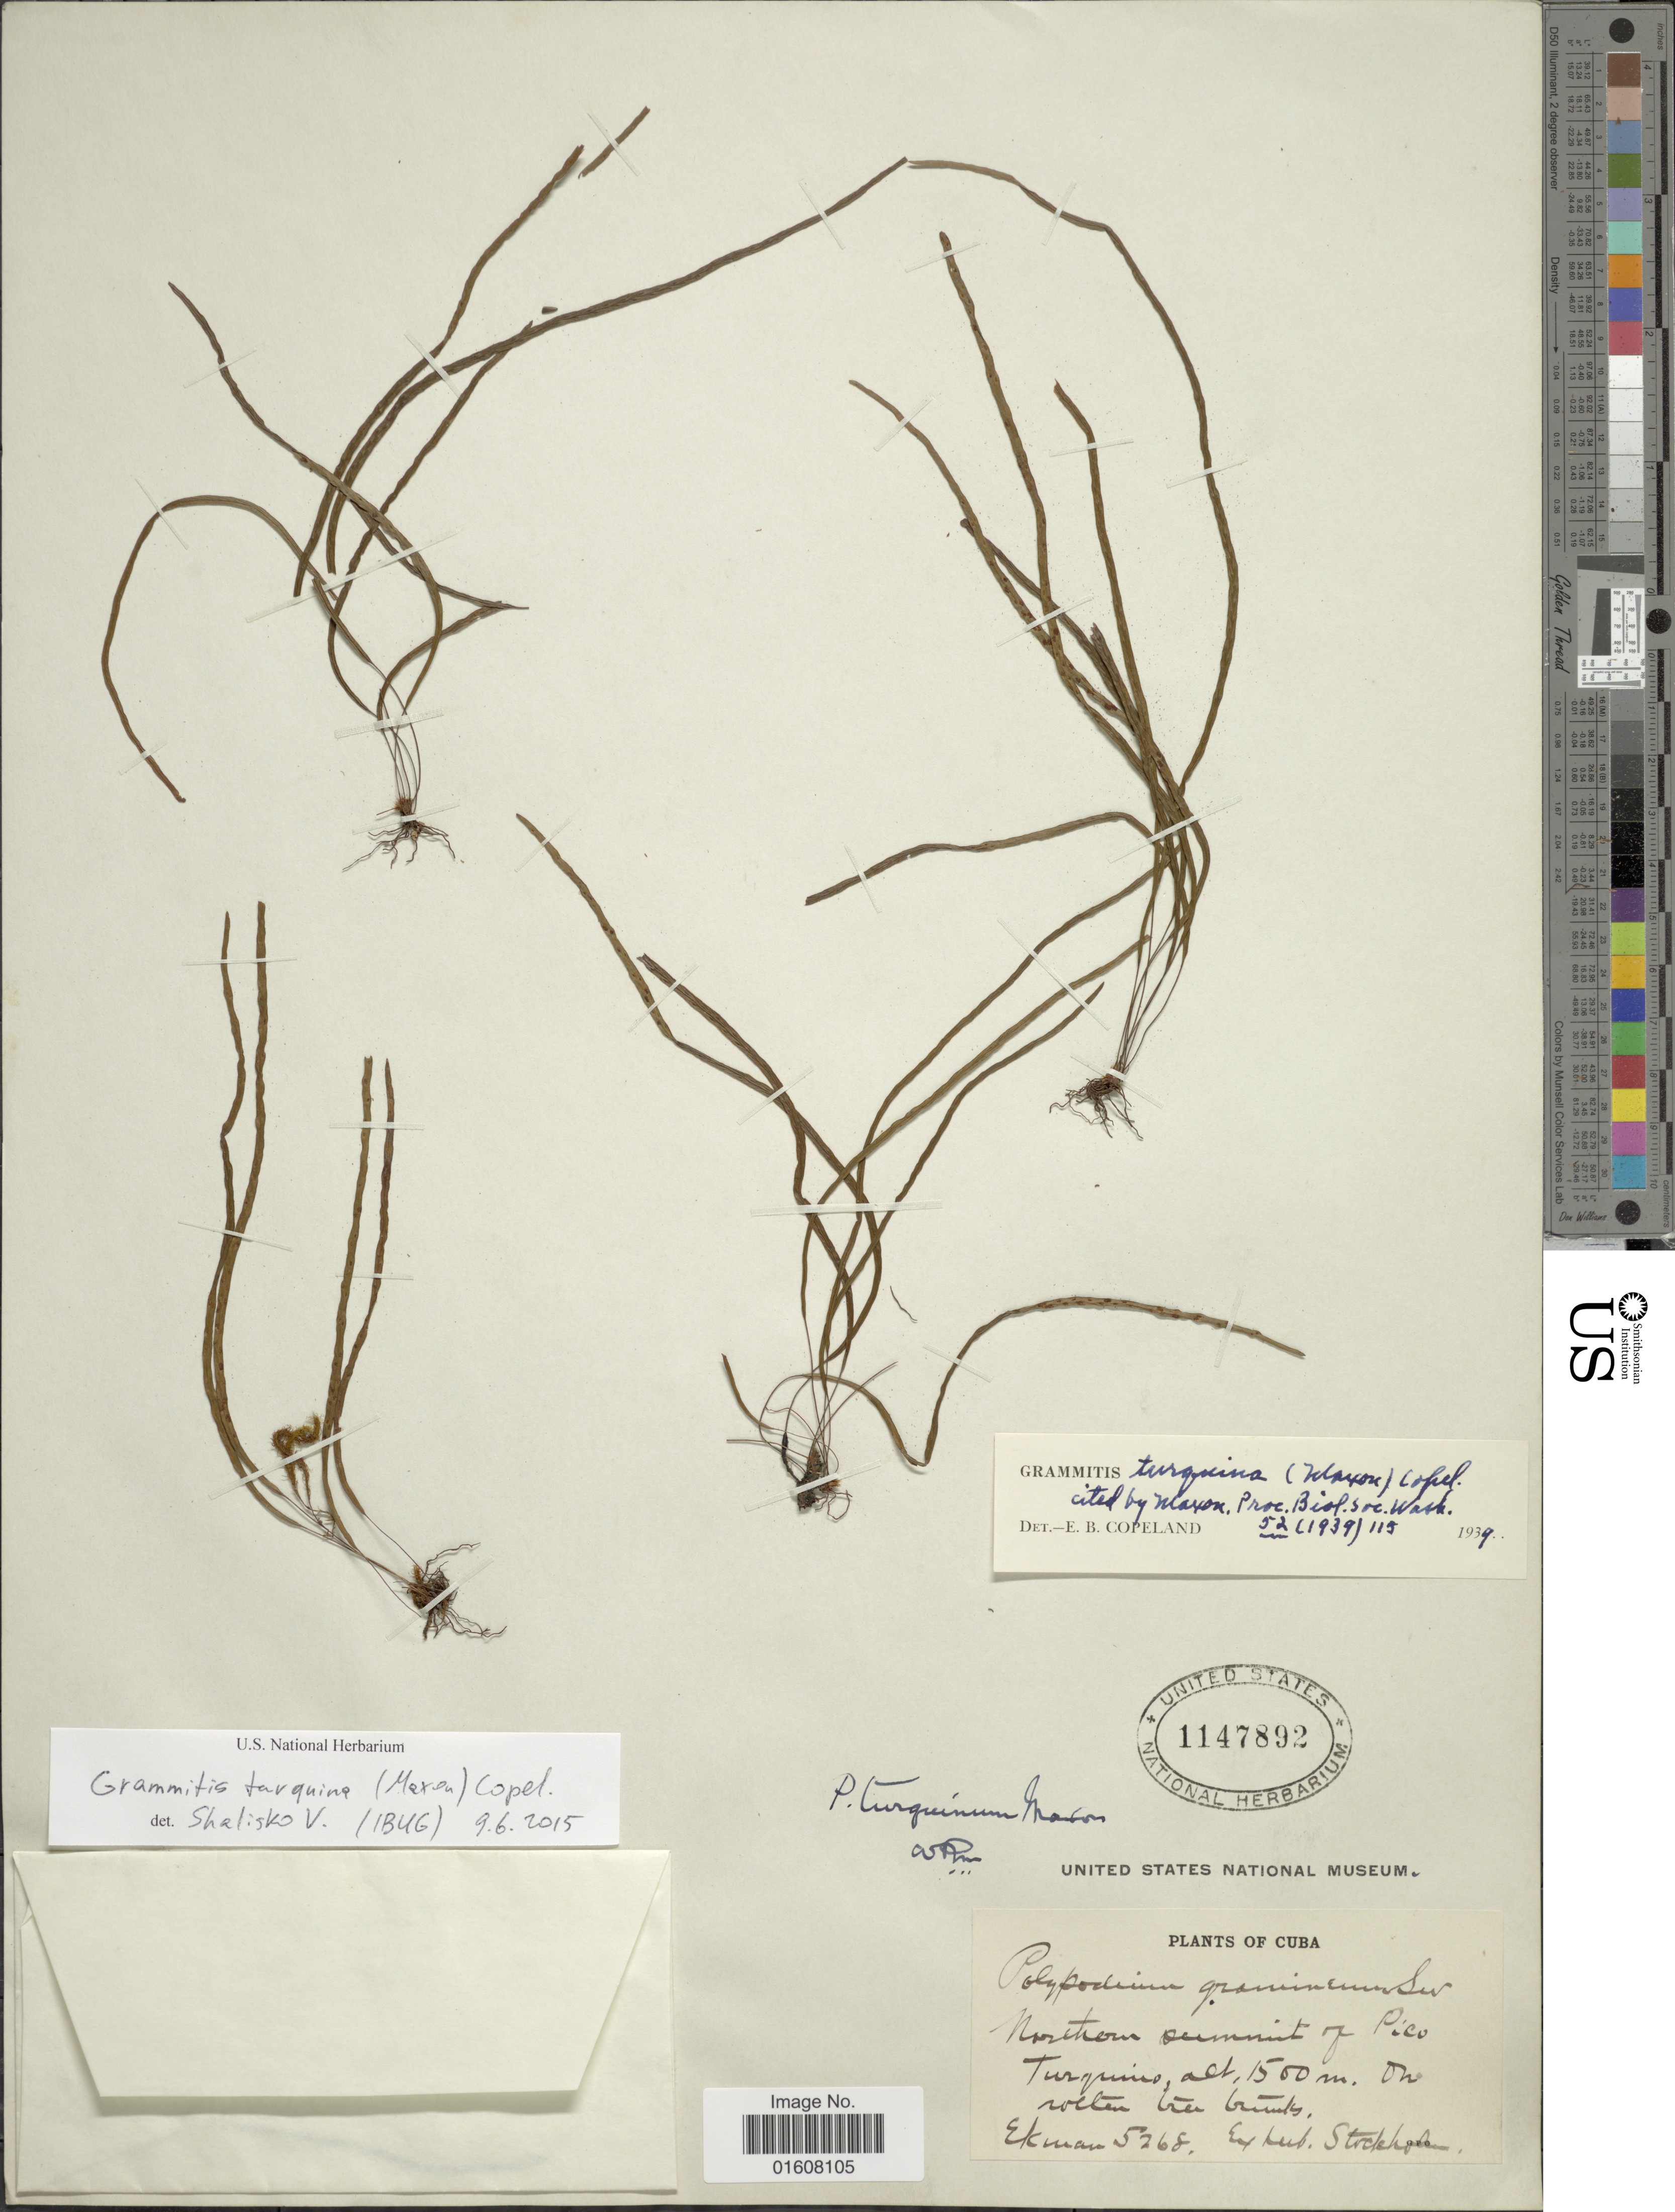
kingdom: Plantae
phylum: Tracheophyta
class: Polypodiopsida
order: Polypodiales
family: Polypodiaceae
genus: Grammitis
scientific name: Grammitis turquina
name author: (Maxon) Copel.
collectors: -. Ekman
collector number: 5268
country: Cuba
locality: Northern summit of Pico Turquino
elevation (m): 1500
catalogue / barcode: US 1147892